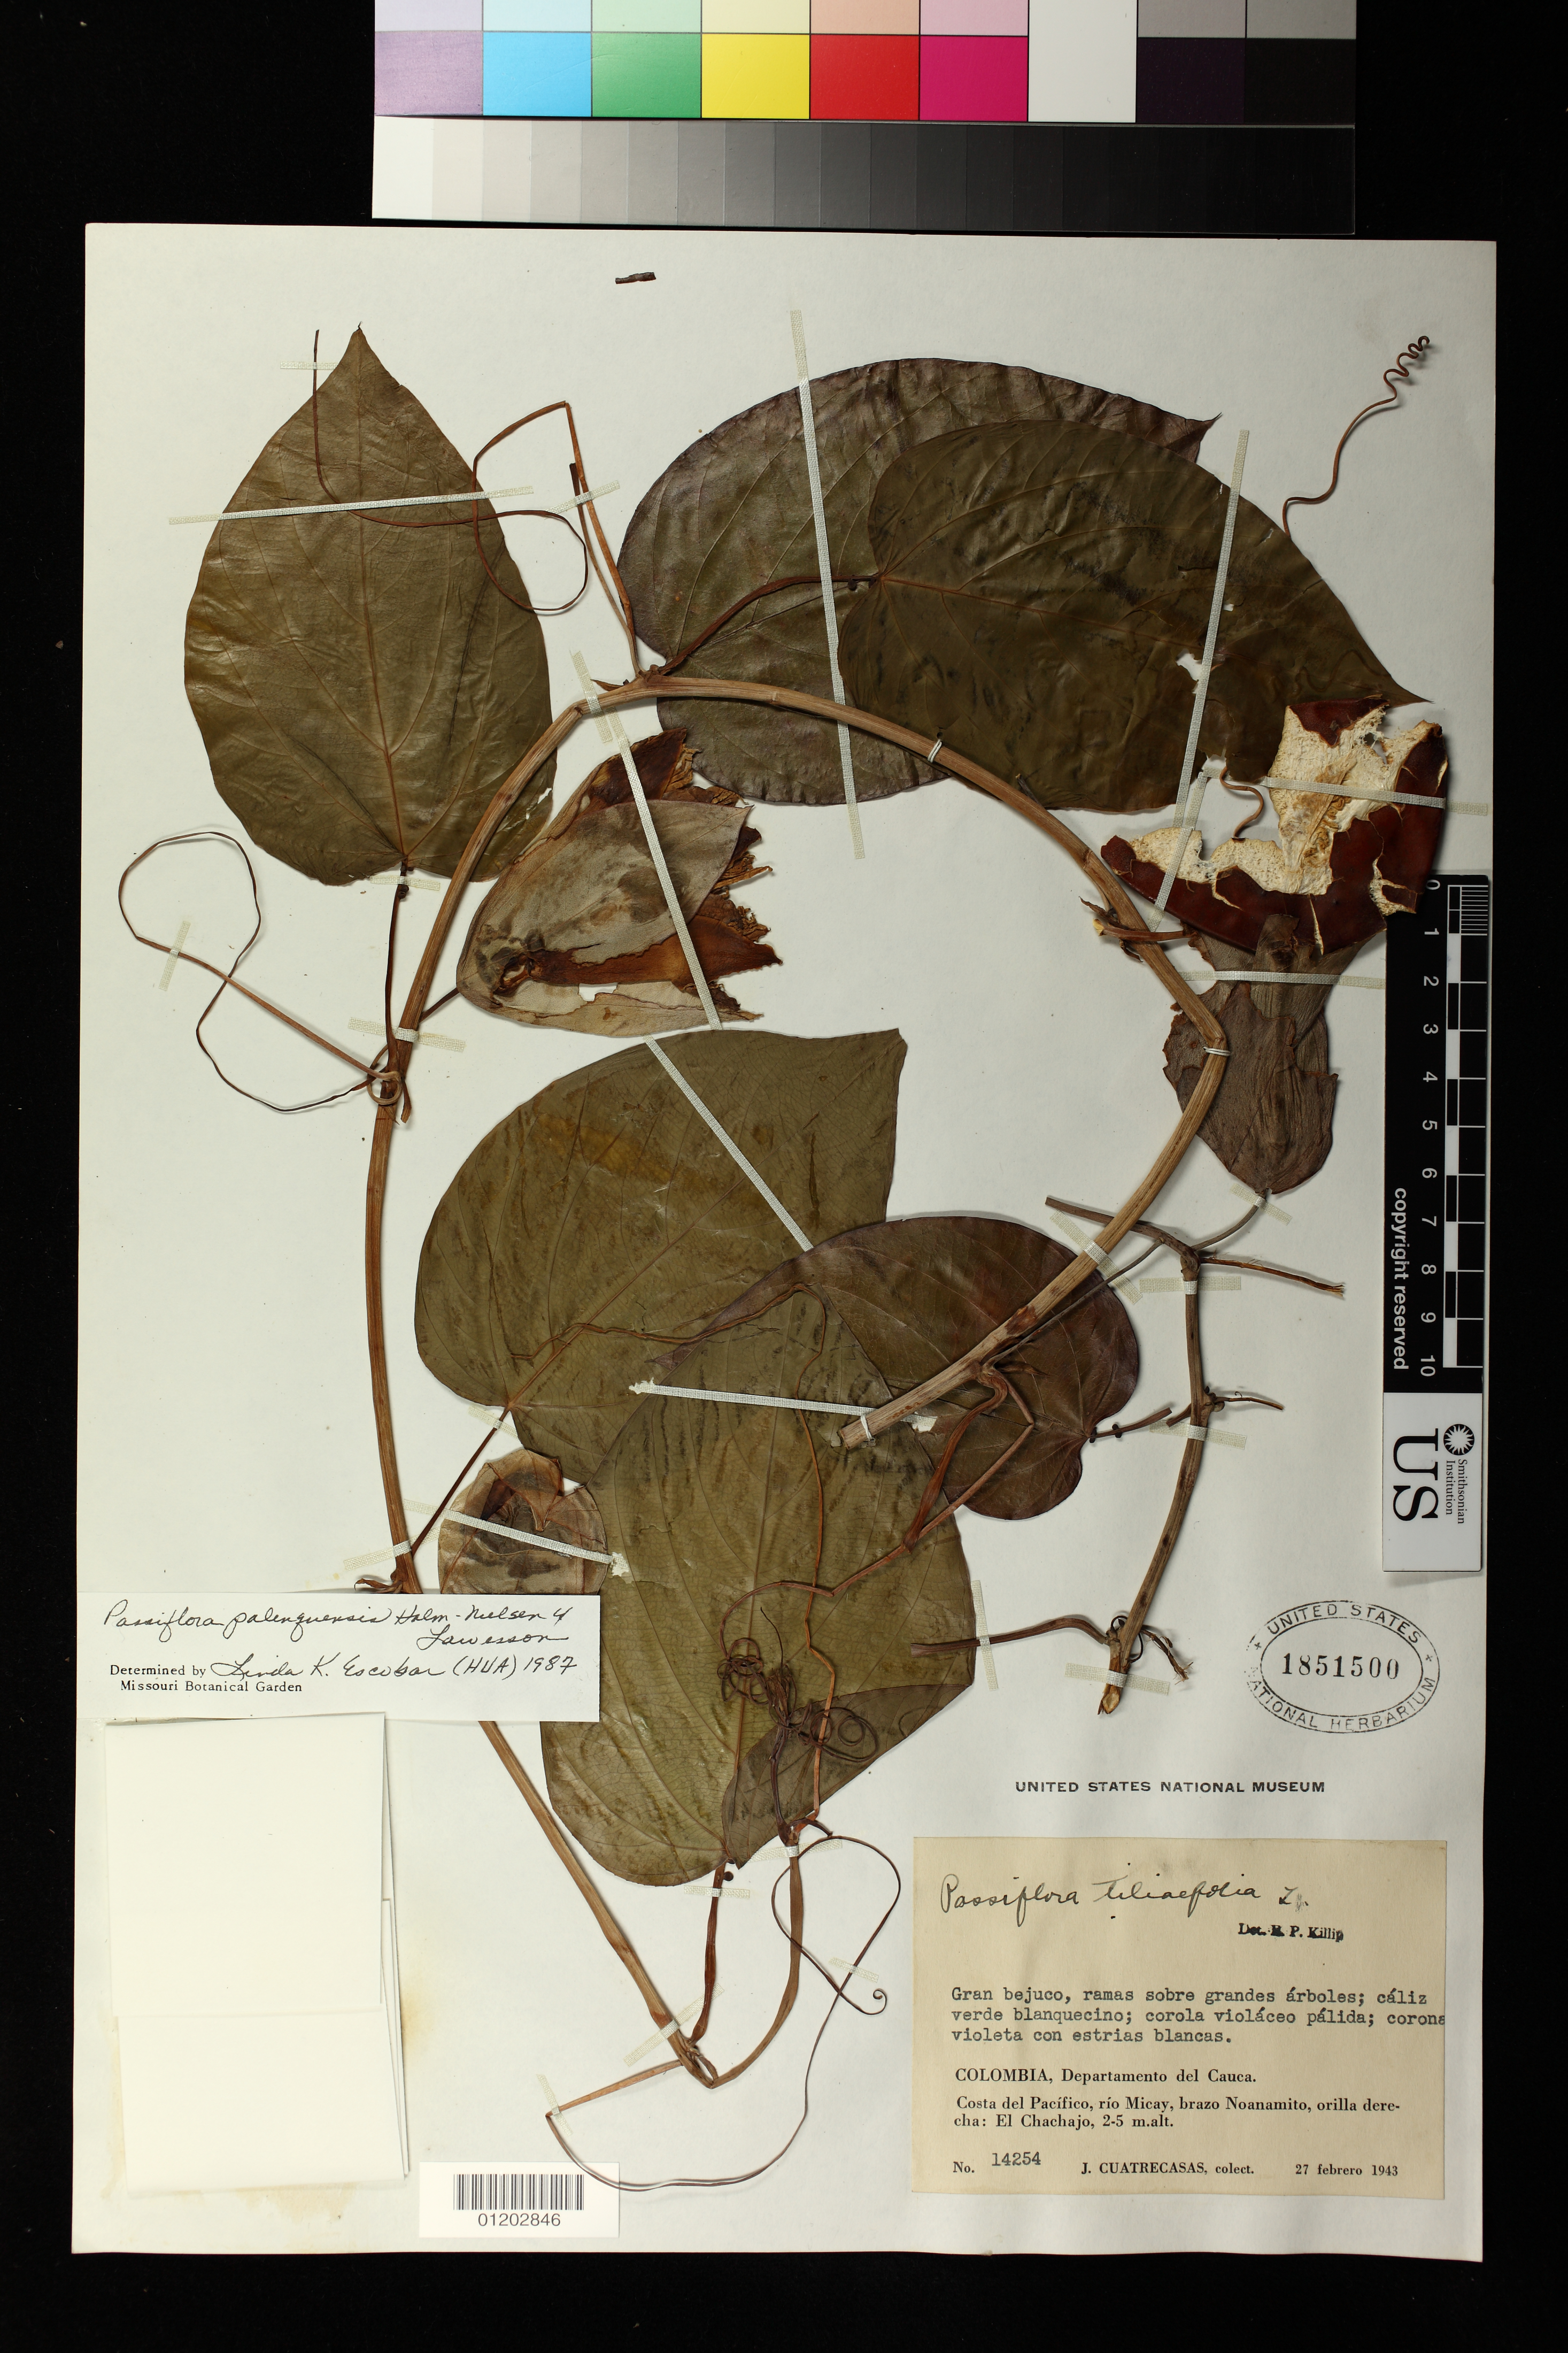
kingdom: Plantae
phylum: Tracheophyta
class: Magnoliopsida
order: Malpighiales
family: Passifloraceae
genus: Passiflora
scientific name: Passiflora palenquensis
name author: Holm-Niels. & Lawesson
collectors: J. Cuatrecasas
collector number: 14254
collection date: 1943-02-27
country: Colombia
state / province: Cauca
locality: Costa del Pacifico, rio Micay, brazo Noanamito, orilla derecha: El Chachajo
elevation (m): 2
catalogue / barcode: US 1851500